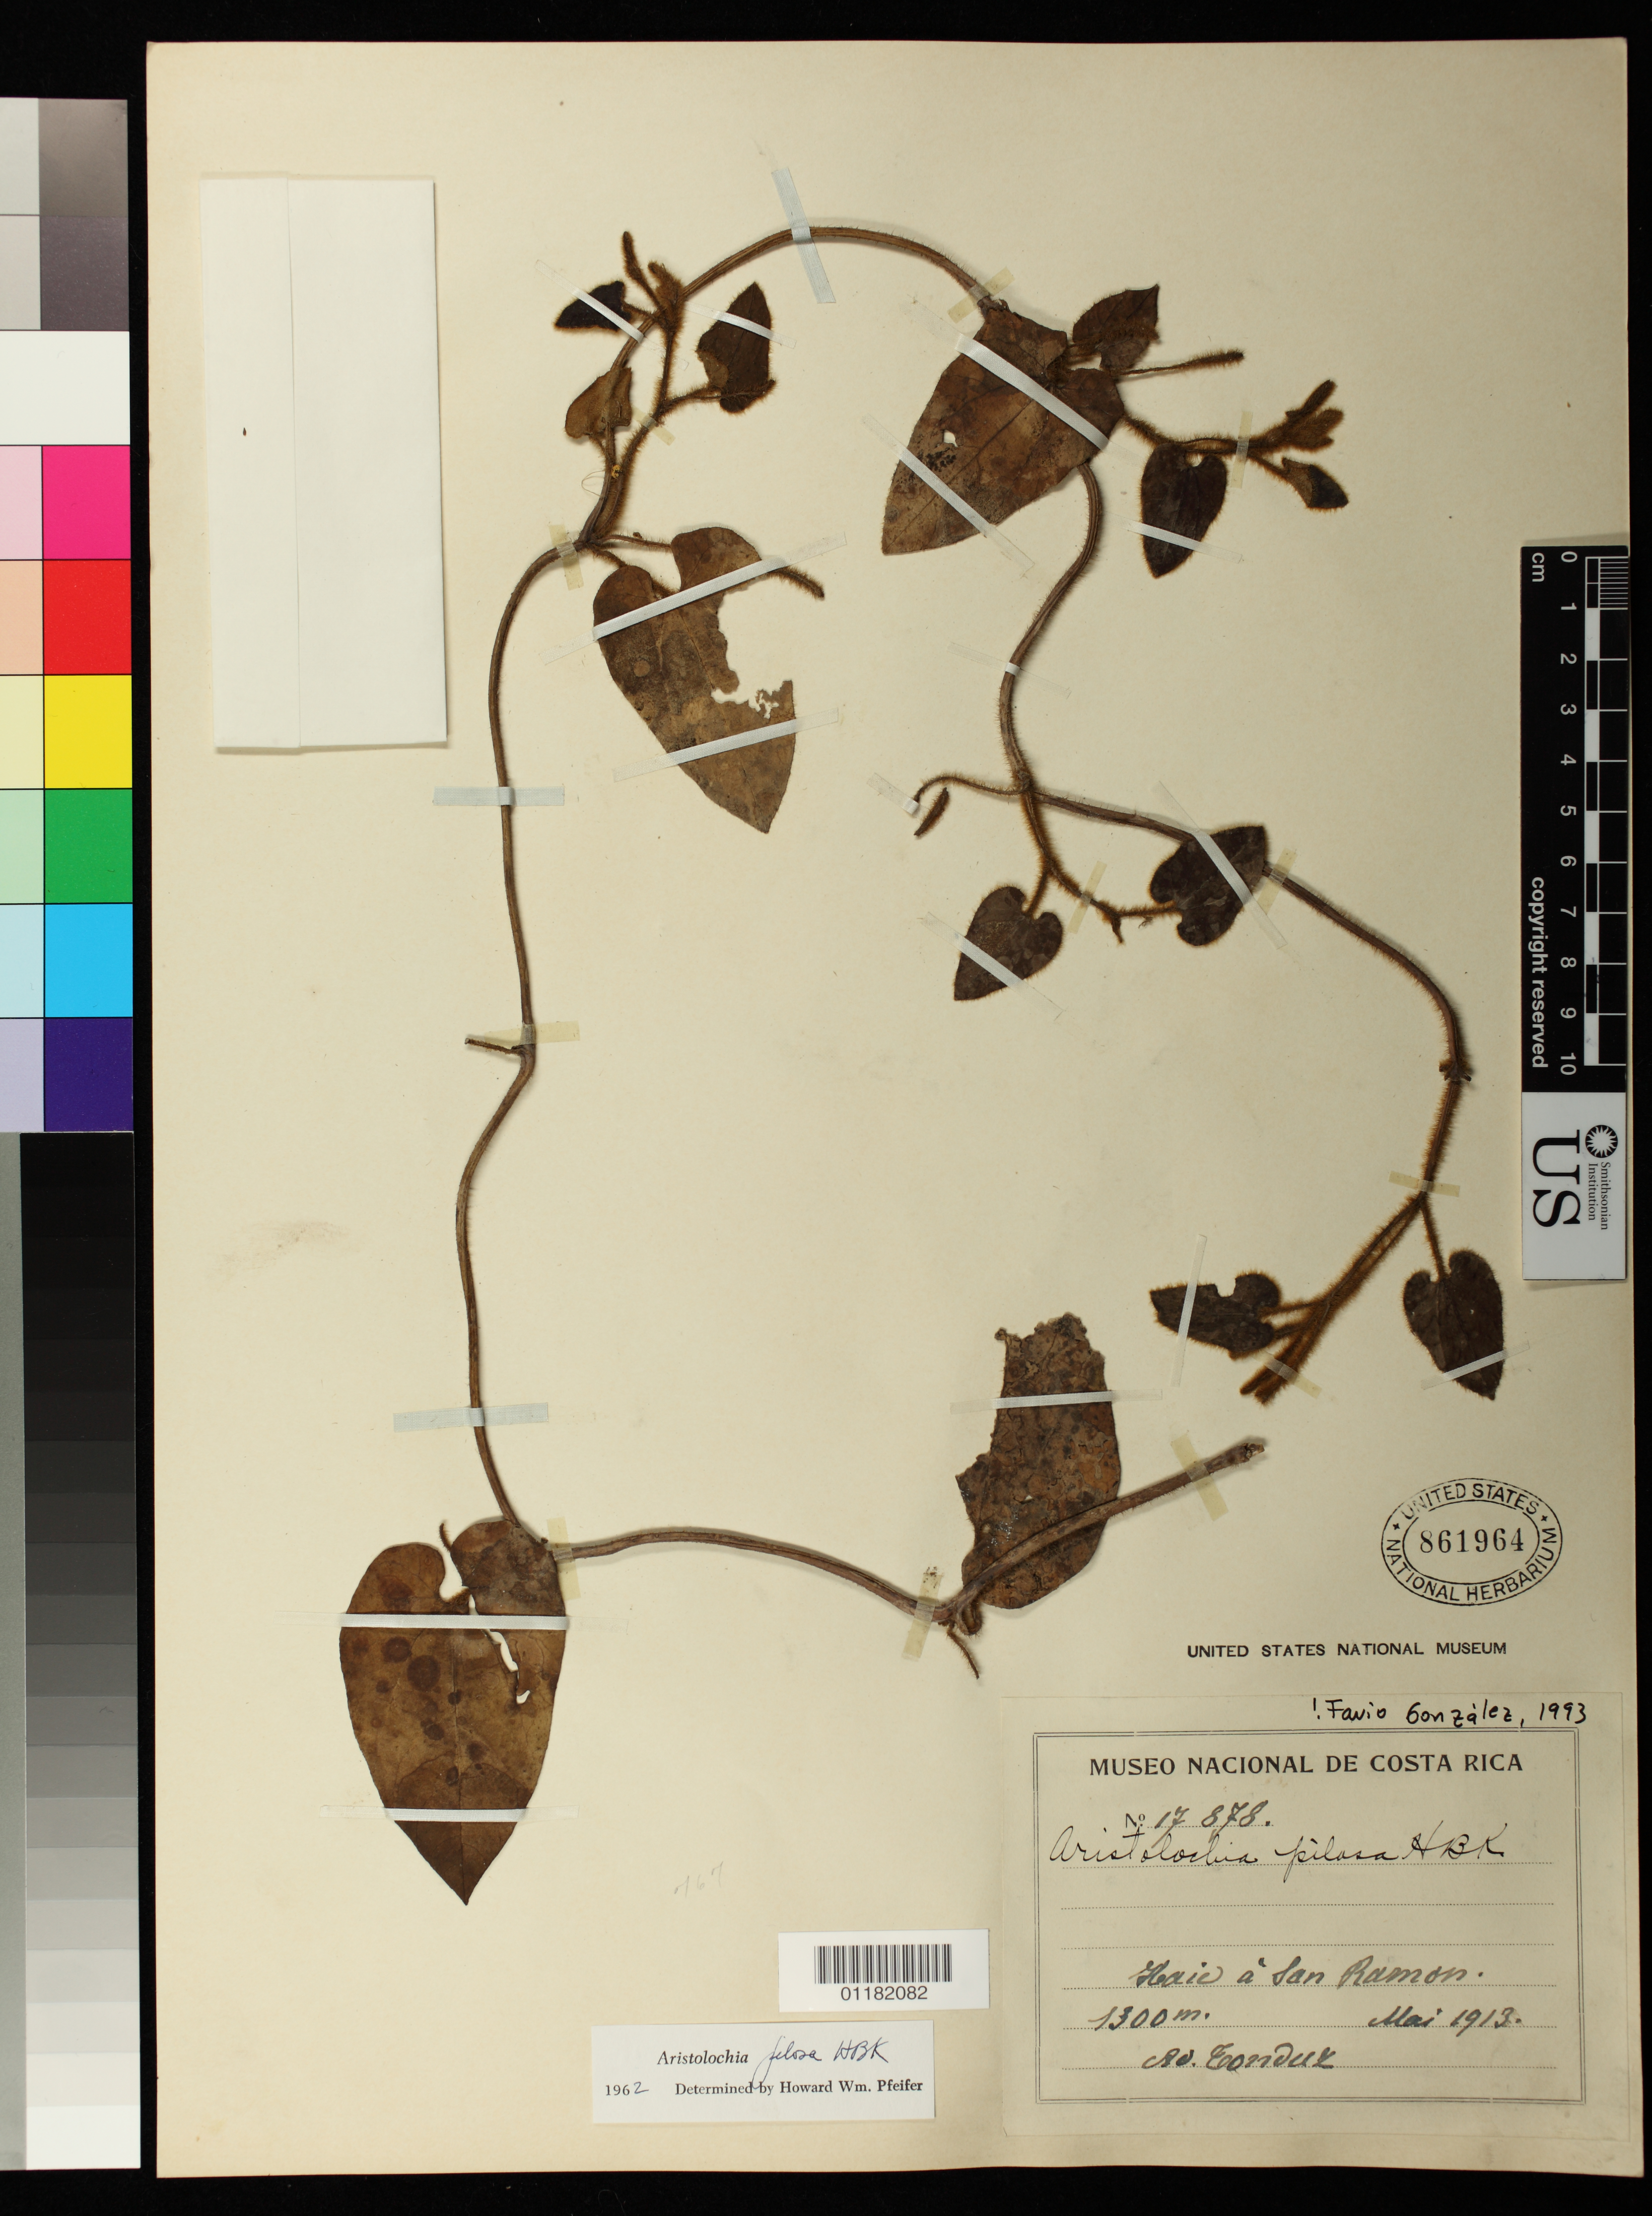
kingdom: Plantae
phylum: Tracheophyta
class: Magnoliopsida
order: Piperales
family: Aristolochiaceae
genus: Aristolochia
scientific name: Aristolochia pilosa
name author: Kunth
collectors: A. Tonduz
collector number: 17878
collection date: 1913-05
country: Costa Rica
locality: San Ramon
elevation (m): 1300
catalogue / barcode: US 861964